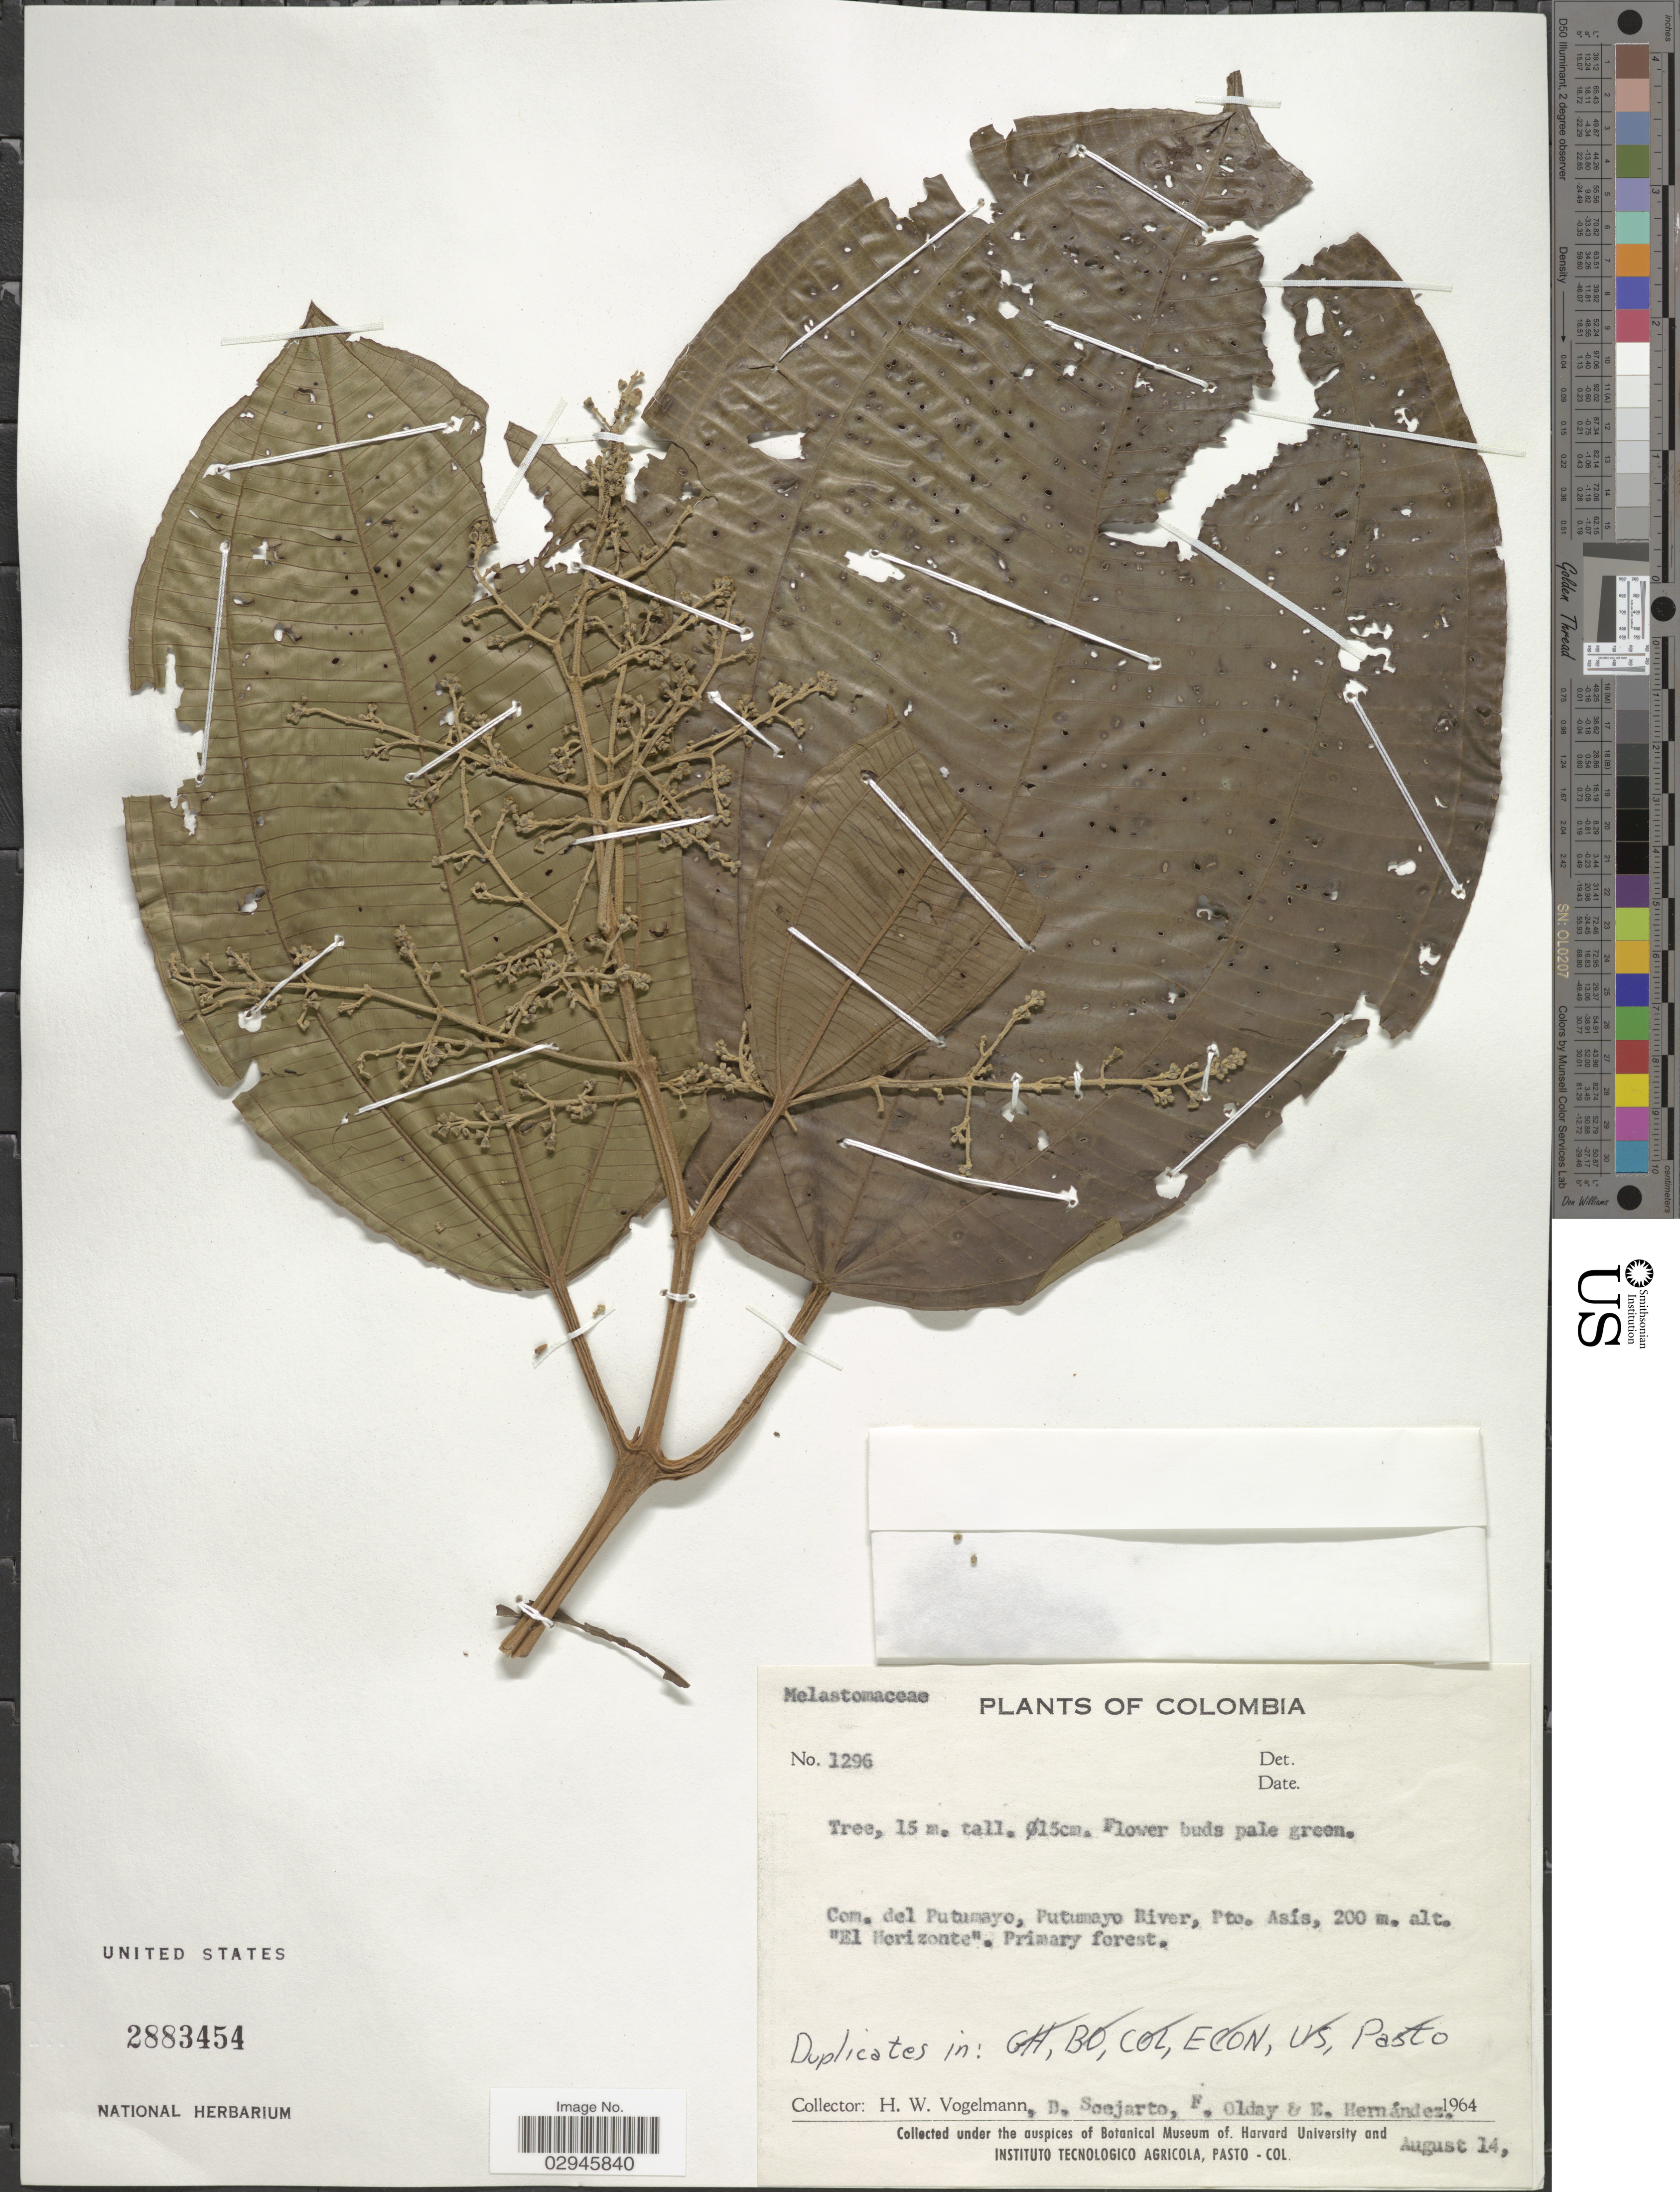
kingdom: Plantae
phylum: Tracheophyta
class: Magnoliopsida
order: Myrtales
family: Melastomataceae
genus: Miconia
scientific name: Miconia sp.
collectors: H. Vogelmann, D. Soejarto, F. Olday & E. Hernández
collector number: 1296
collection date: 1964-08-14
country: Colombia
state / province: Putumayo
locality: Com. del Putumayo, Putumayo River, Pto. Asís. "El Horizonte".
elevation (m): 200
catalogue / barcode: US 2883454